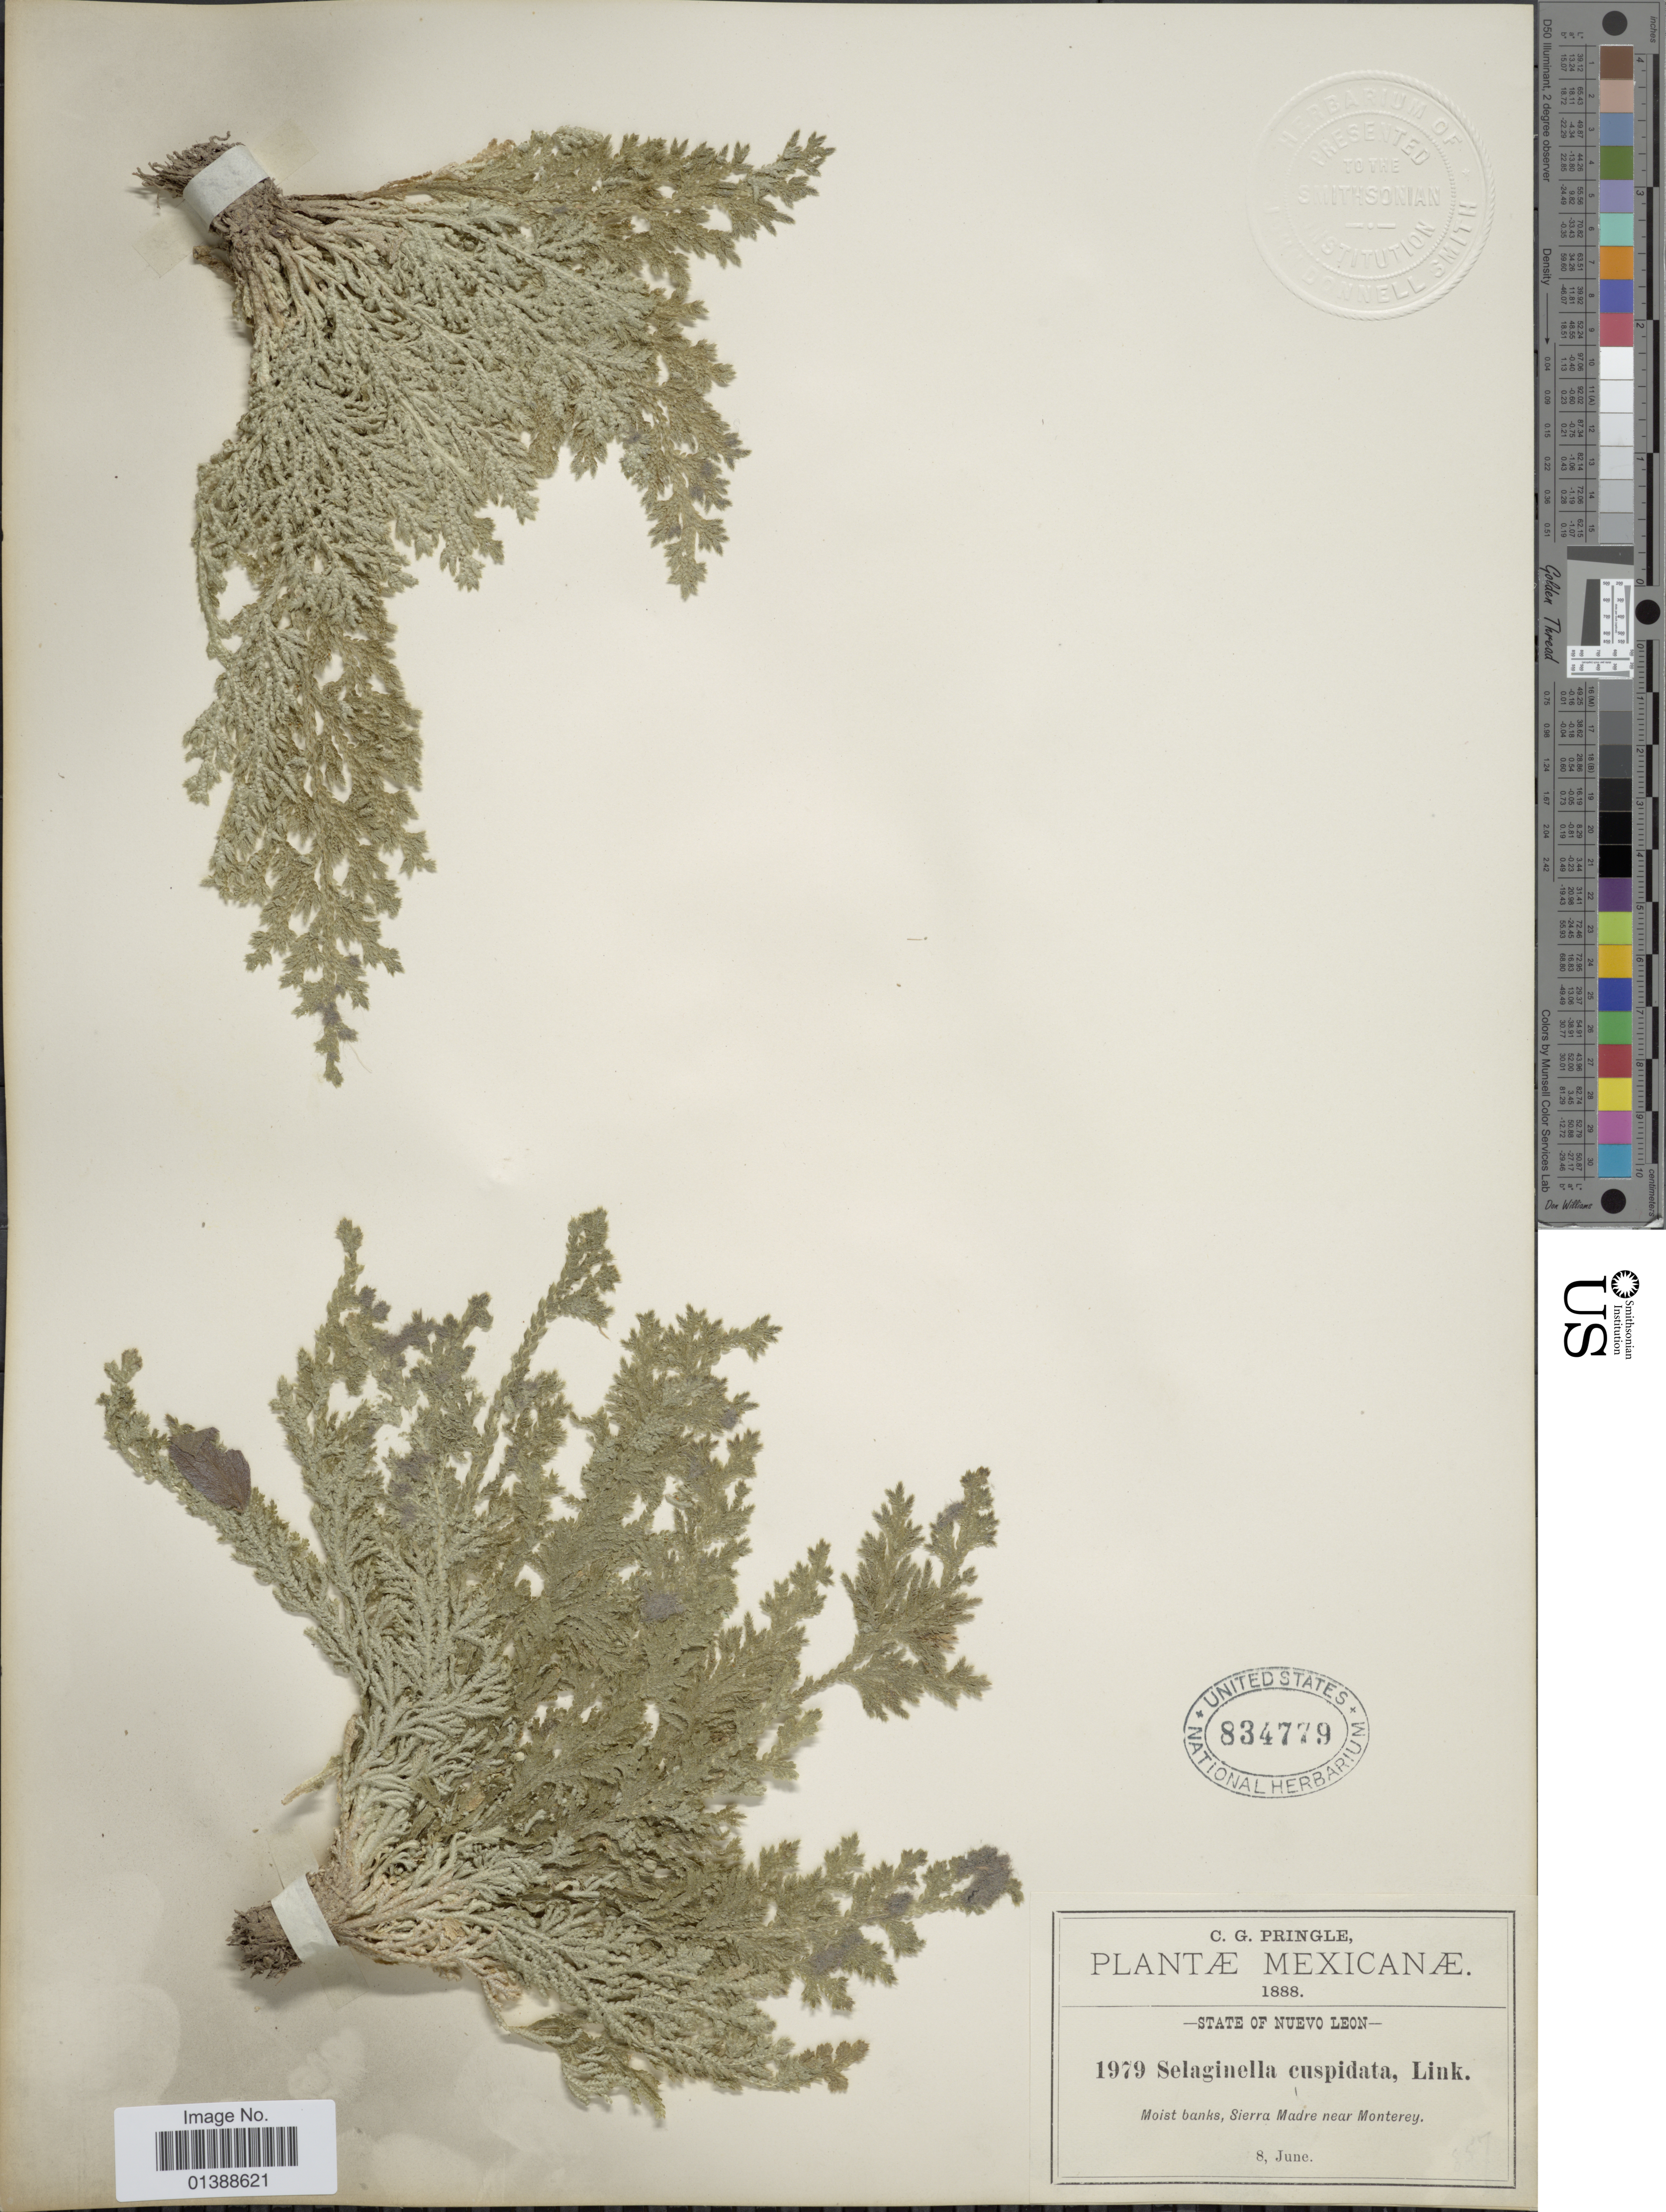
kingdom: Plantae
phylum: Tracheophyta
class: Lycopodiopsida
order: Selaginellales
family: Selaginellaceae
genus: Selaginella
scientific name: Selaginella pallescens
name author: (C. Presl) Spring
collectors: C. G. Pringle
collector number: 1979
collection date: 1888-06-08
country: Mexico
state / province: Nuevo León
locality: Moist banks,Sierra Madre near Monterey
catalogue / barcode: US 834779